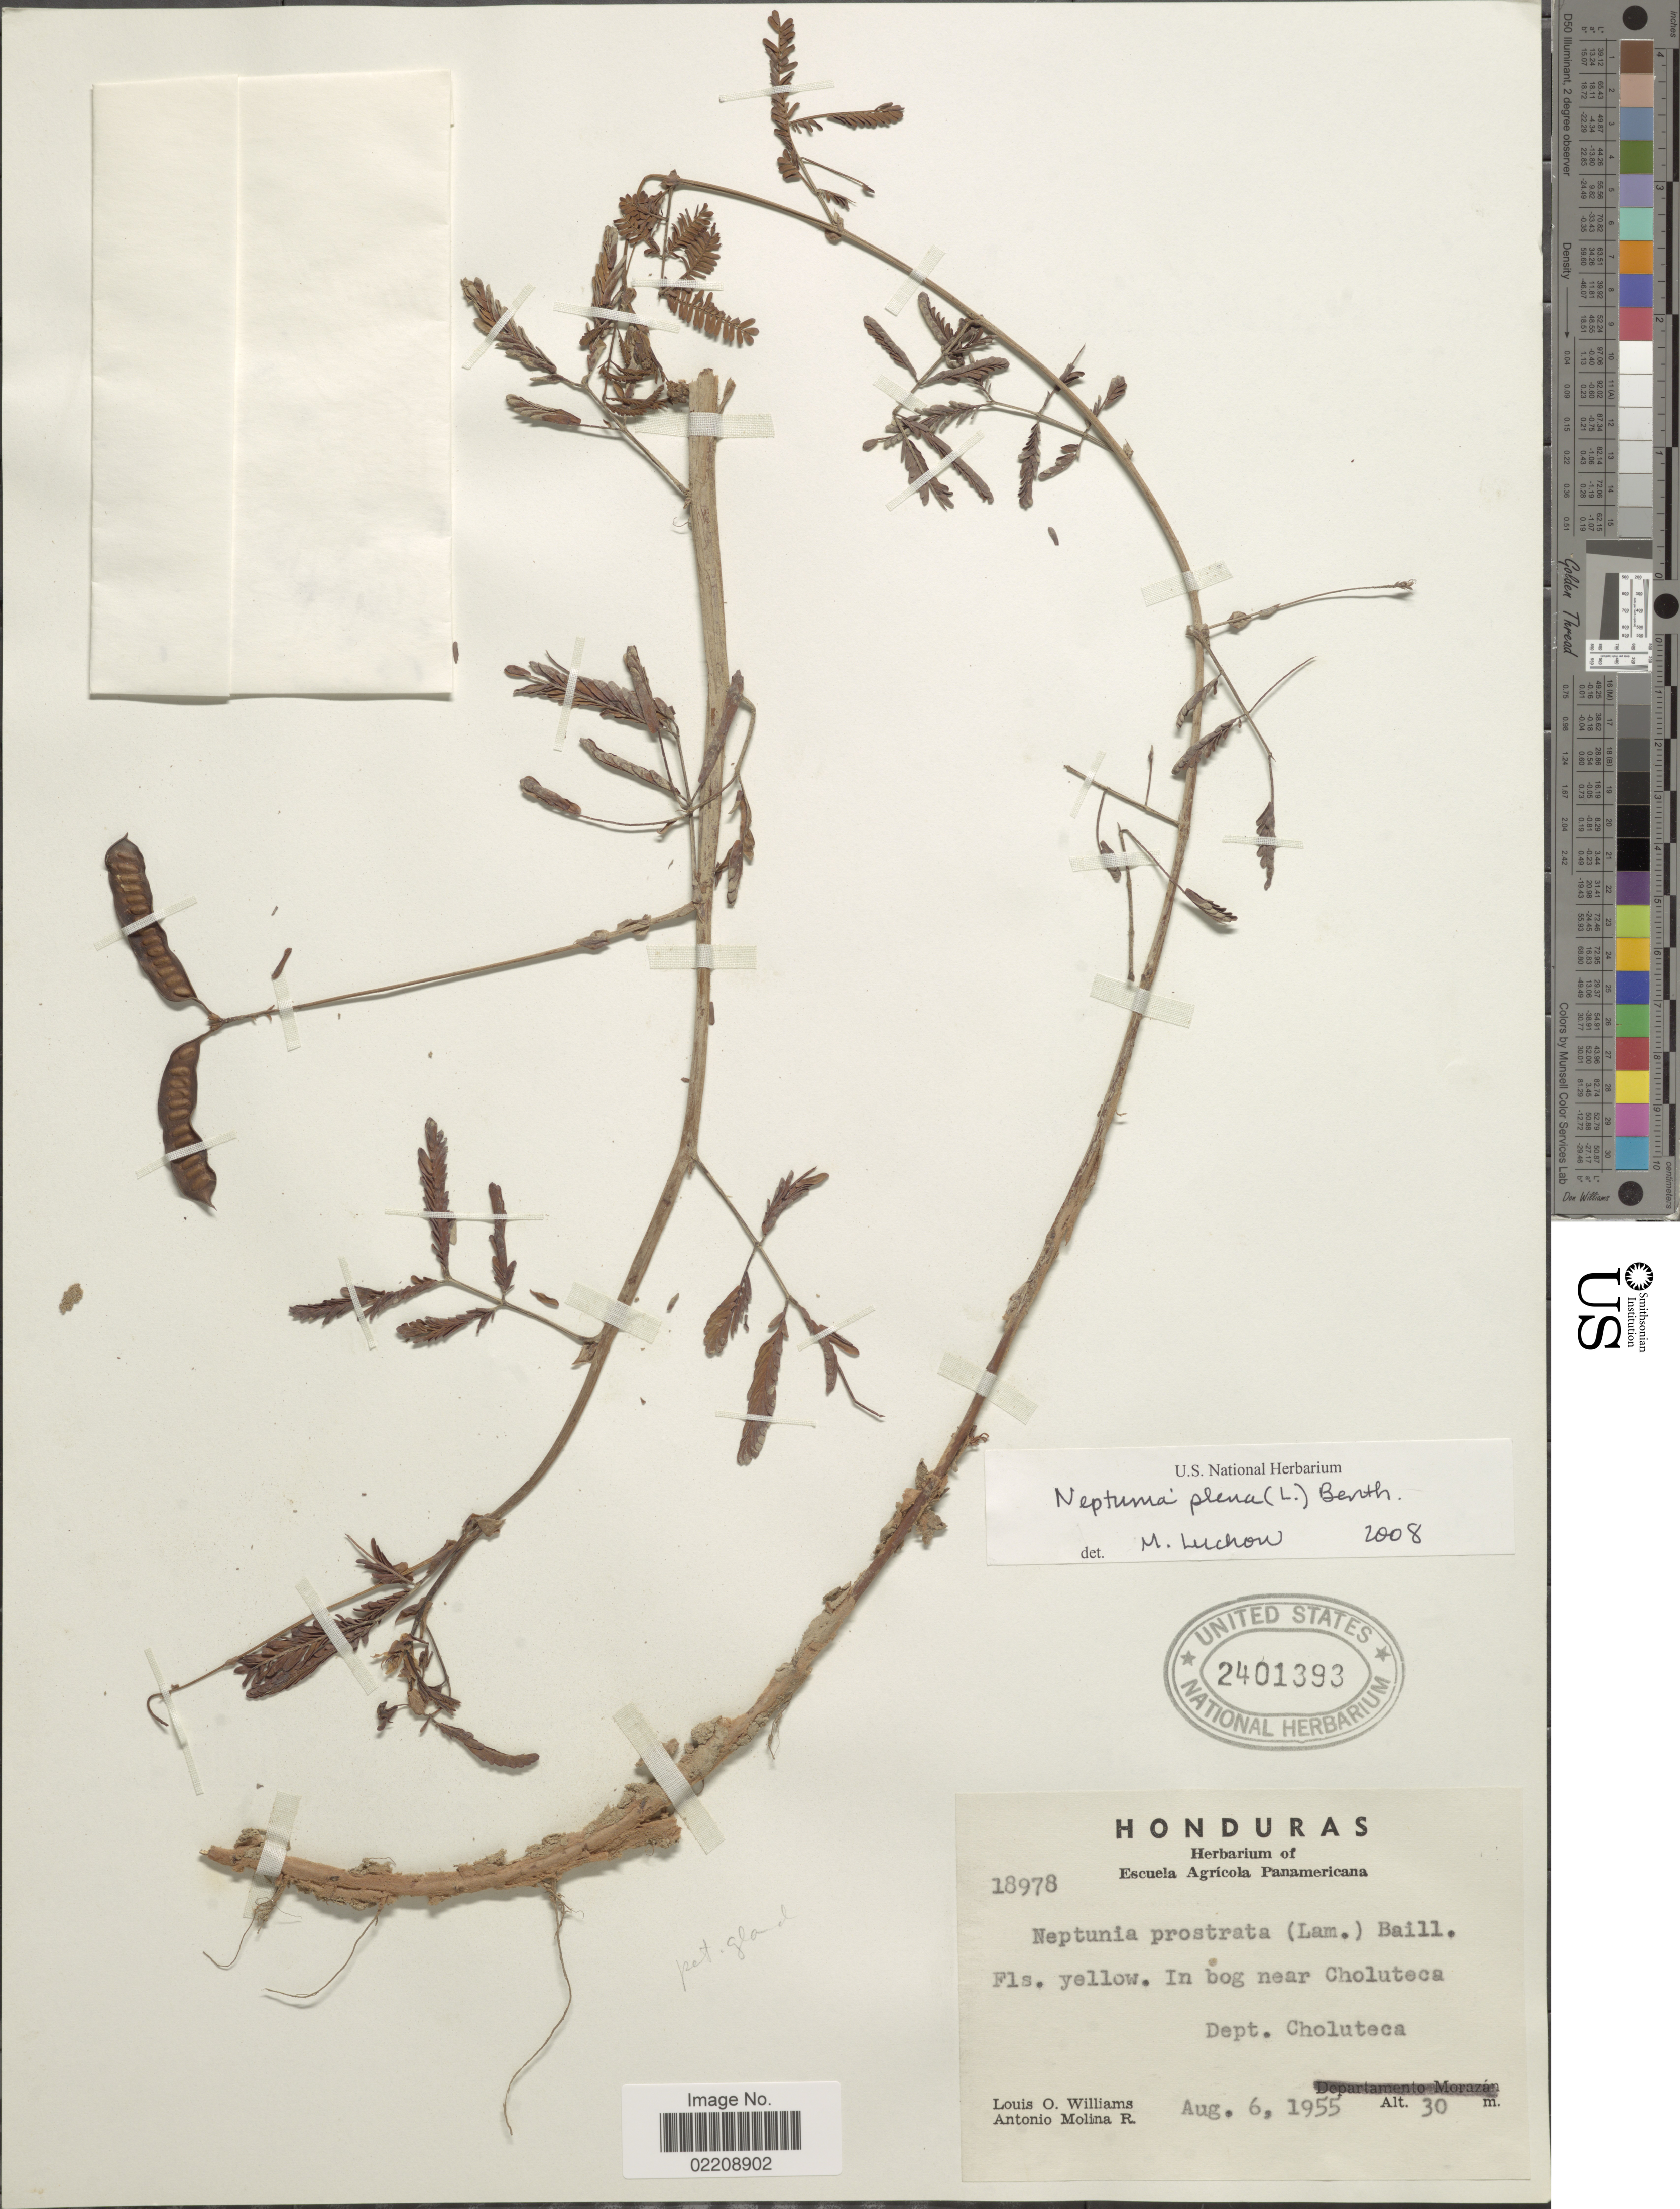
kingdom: Plantae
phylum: Tracheophyta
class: Magnoliopsida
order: Fabales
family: Fabaceae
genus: Neptunia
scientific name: Neptunia plena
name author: (L.) Benth.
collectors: L. O. Williams & A. Molina R.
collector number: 18978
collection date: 1955-08-06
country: Honduras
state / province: Choluteca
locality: In bog near Choluteca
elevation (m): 30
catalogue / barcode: US 2401393